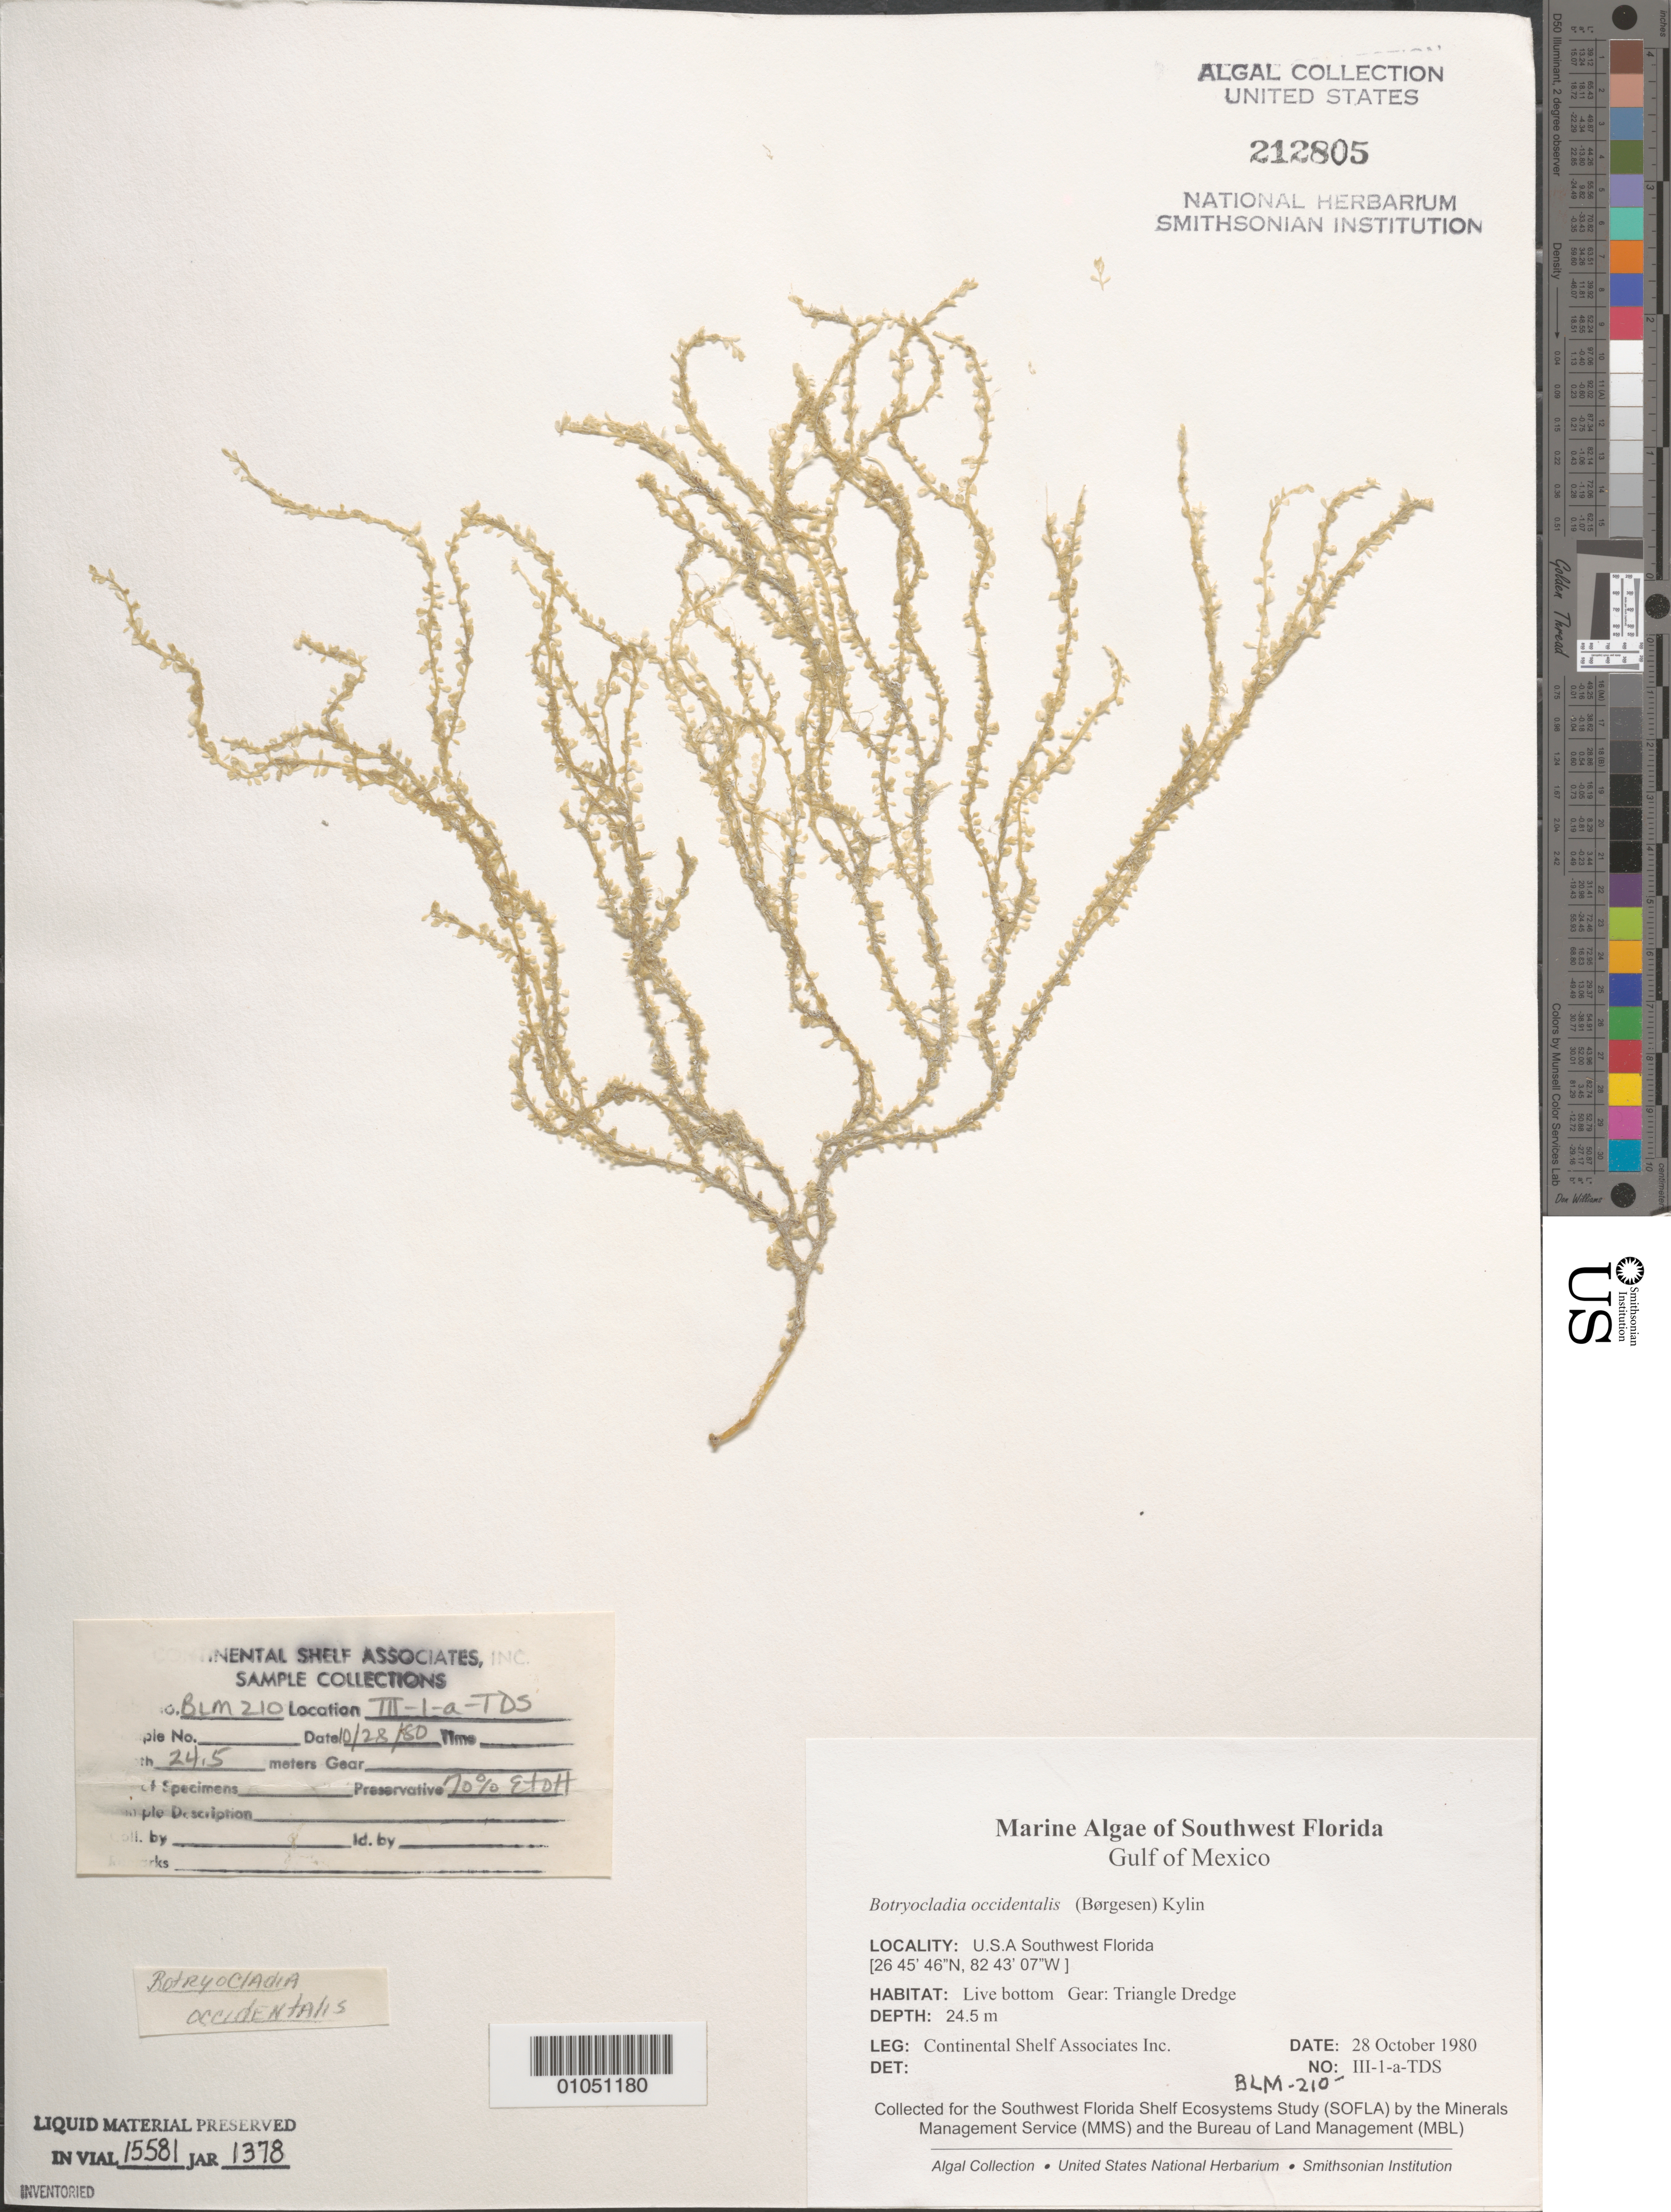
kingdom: Plantae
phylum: Rhodophyta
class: Florideophyceae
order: Rhodymeniales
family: Rhodymeniaceae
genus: Botryocladia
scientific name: Botryocladia occidentalis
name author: (Børgesen) Kylin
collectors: Continental Shelf Associates for the MMS/BLM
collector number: BLM-210-III-1-A-TDS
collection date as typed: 28 Oct 1980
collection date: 1980-10-28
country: United States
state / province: Florida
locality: Gulf of Mexico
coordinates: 26 45'46"N, 82 43'07"W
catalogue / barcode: US 212805